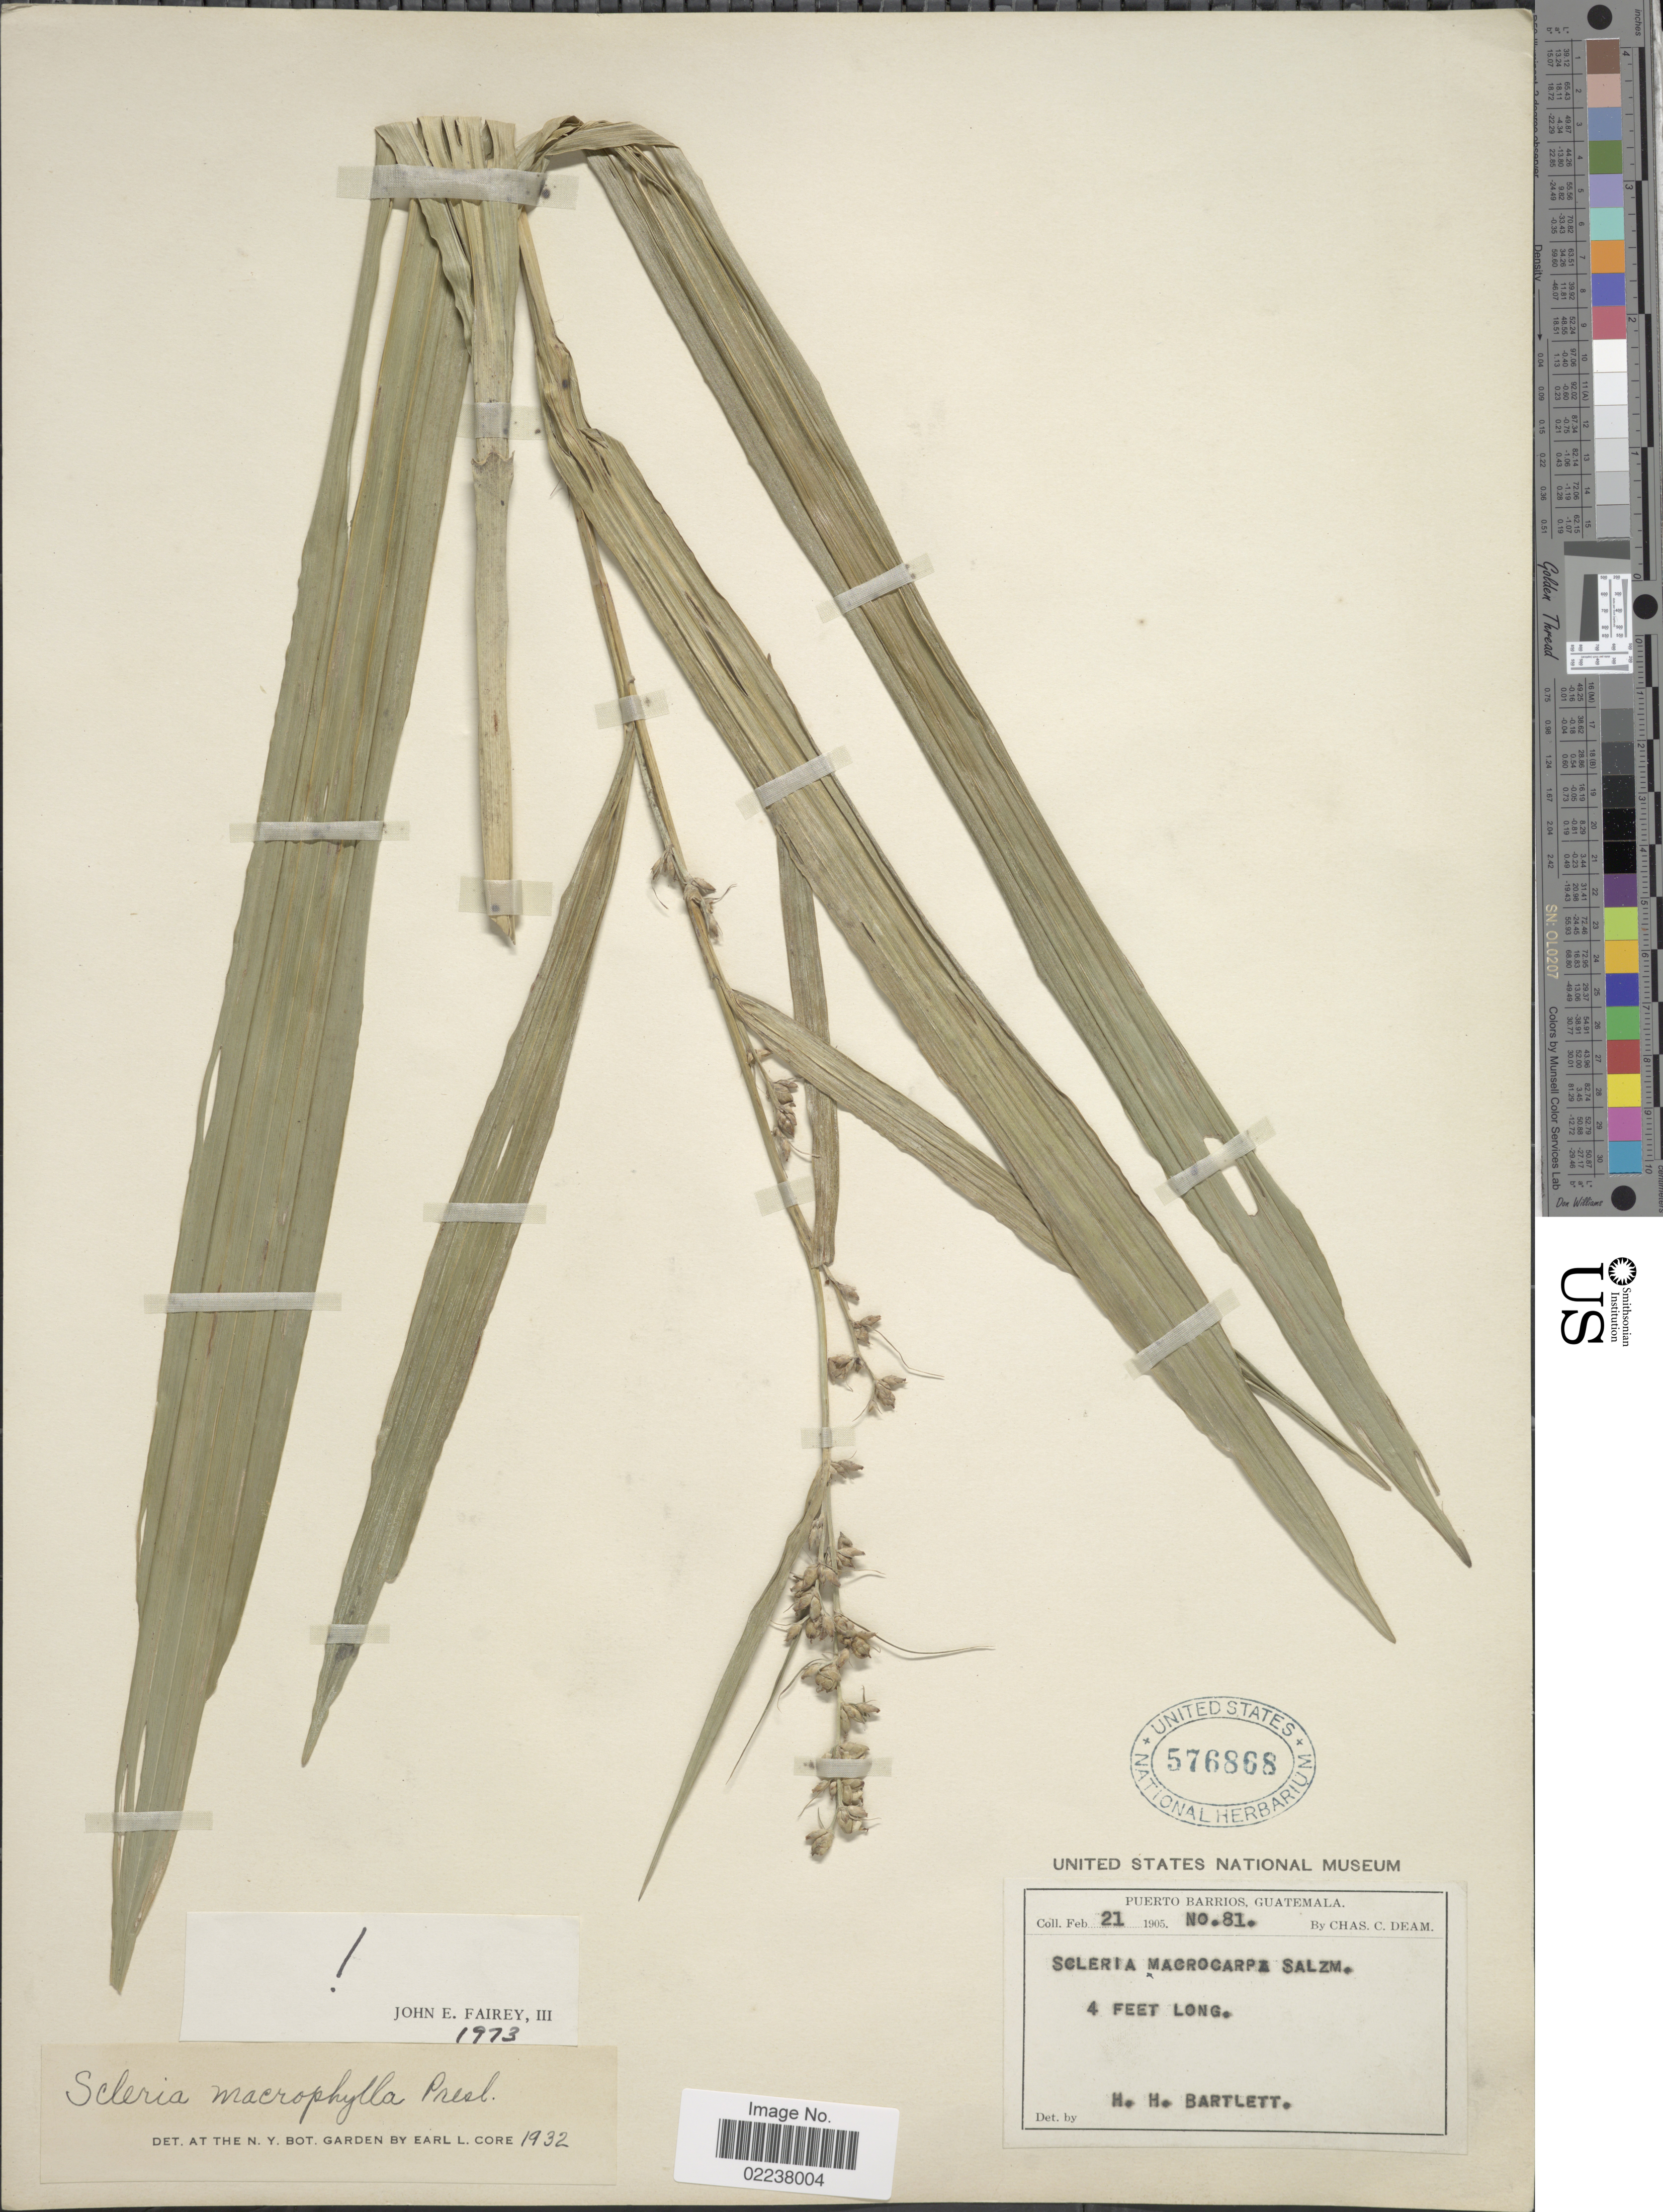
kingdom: Plantae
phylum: Tracheophyta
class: Liliopsida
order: Poales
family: Cyperaceae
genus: Scleria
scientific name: Scleria macrophylla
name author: J. Presl & C. Presl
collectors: C. C. Deam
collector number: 81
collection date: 1905-02-21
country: Guatemala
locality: Puerto Barrios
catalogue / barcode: US 576868